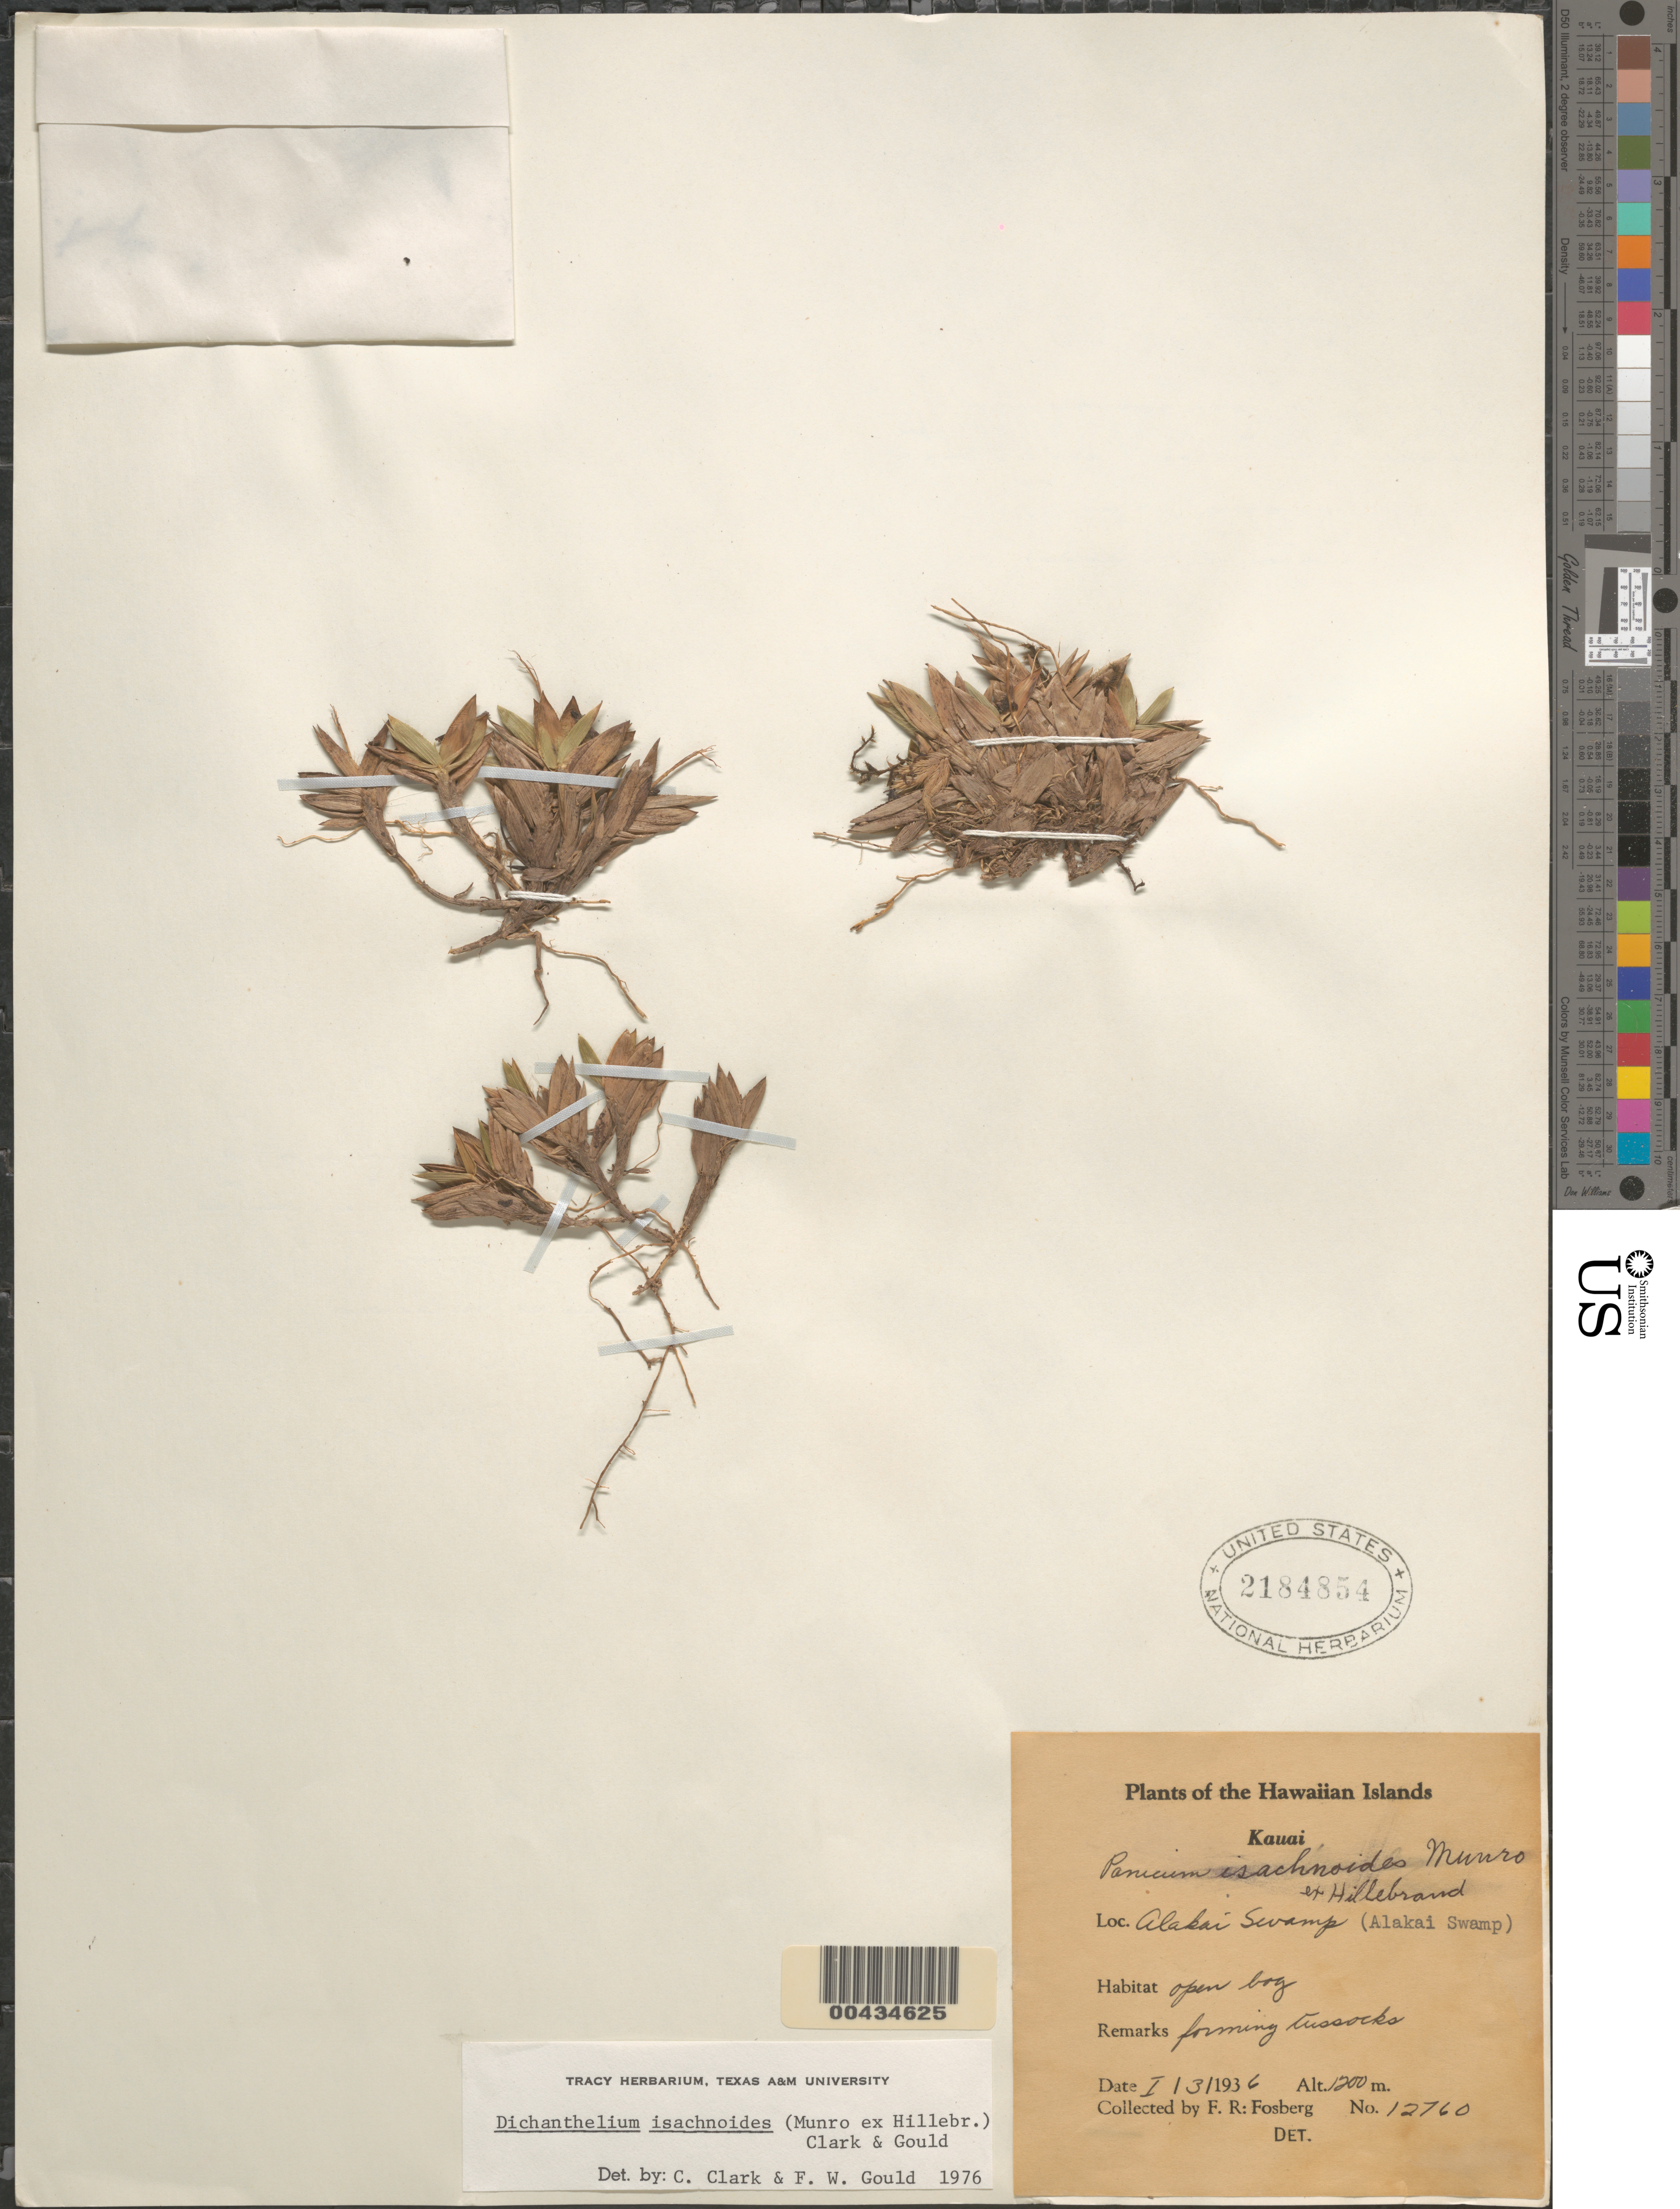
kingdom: Plantae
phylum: Tracheophyta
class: Liliopsida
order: Poales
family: Poaceae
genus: Dichanthelium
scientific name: Dichanthelium isachnoides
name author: (Munro ex Hillebr.) C.A. Clark & Gould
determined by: Clark, C. A.; Gould, F. W.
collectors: F. R. Fosberg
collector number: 12760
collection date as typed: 3 Jan 1936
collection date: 1936-01-03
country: United States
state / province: Hawaii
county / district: Kauai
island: Kaua'i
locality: Alakai Swamp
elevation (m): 1200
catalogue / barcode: US 2184854